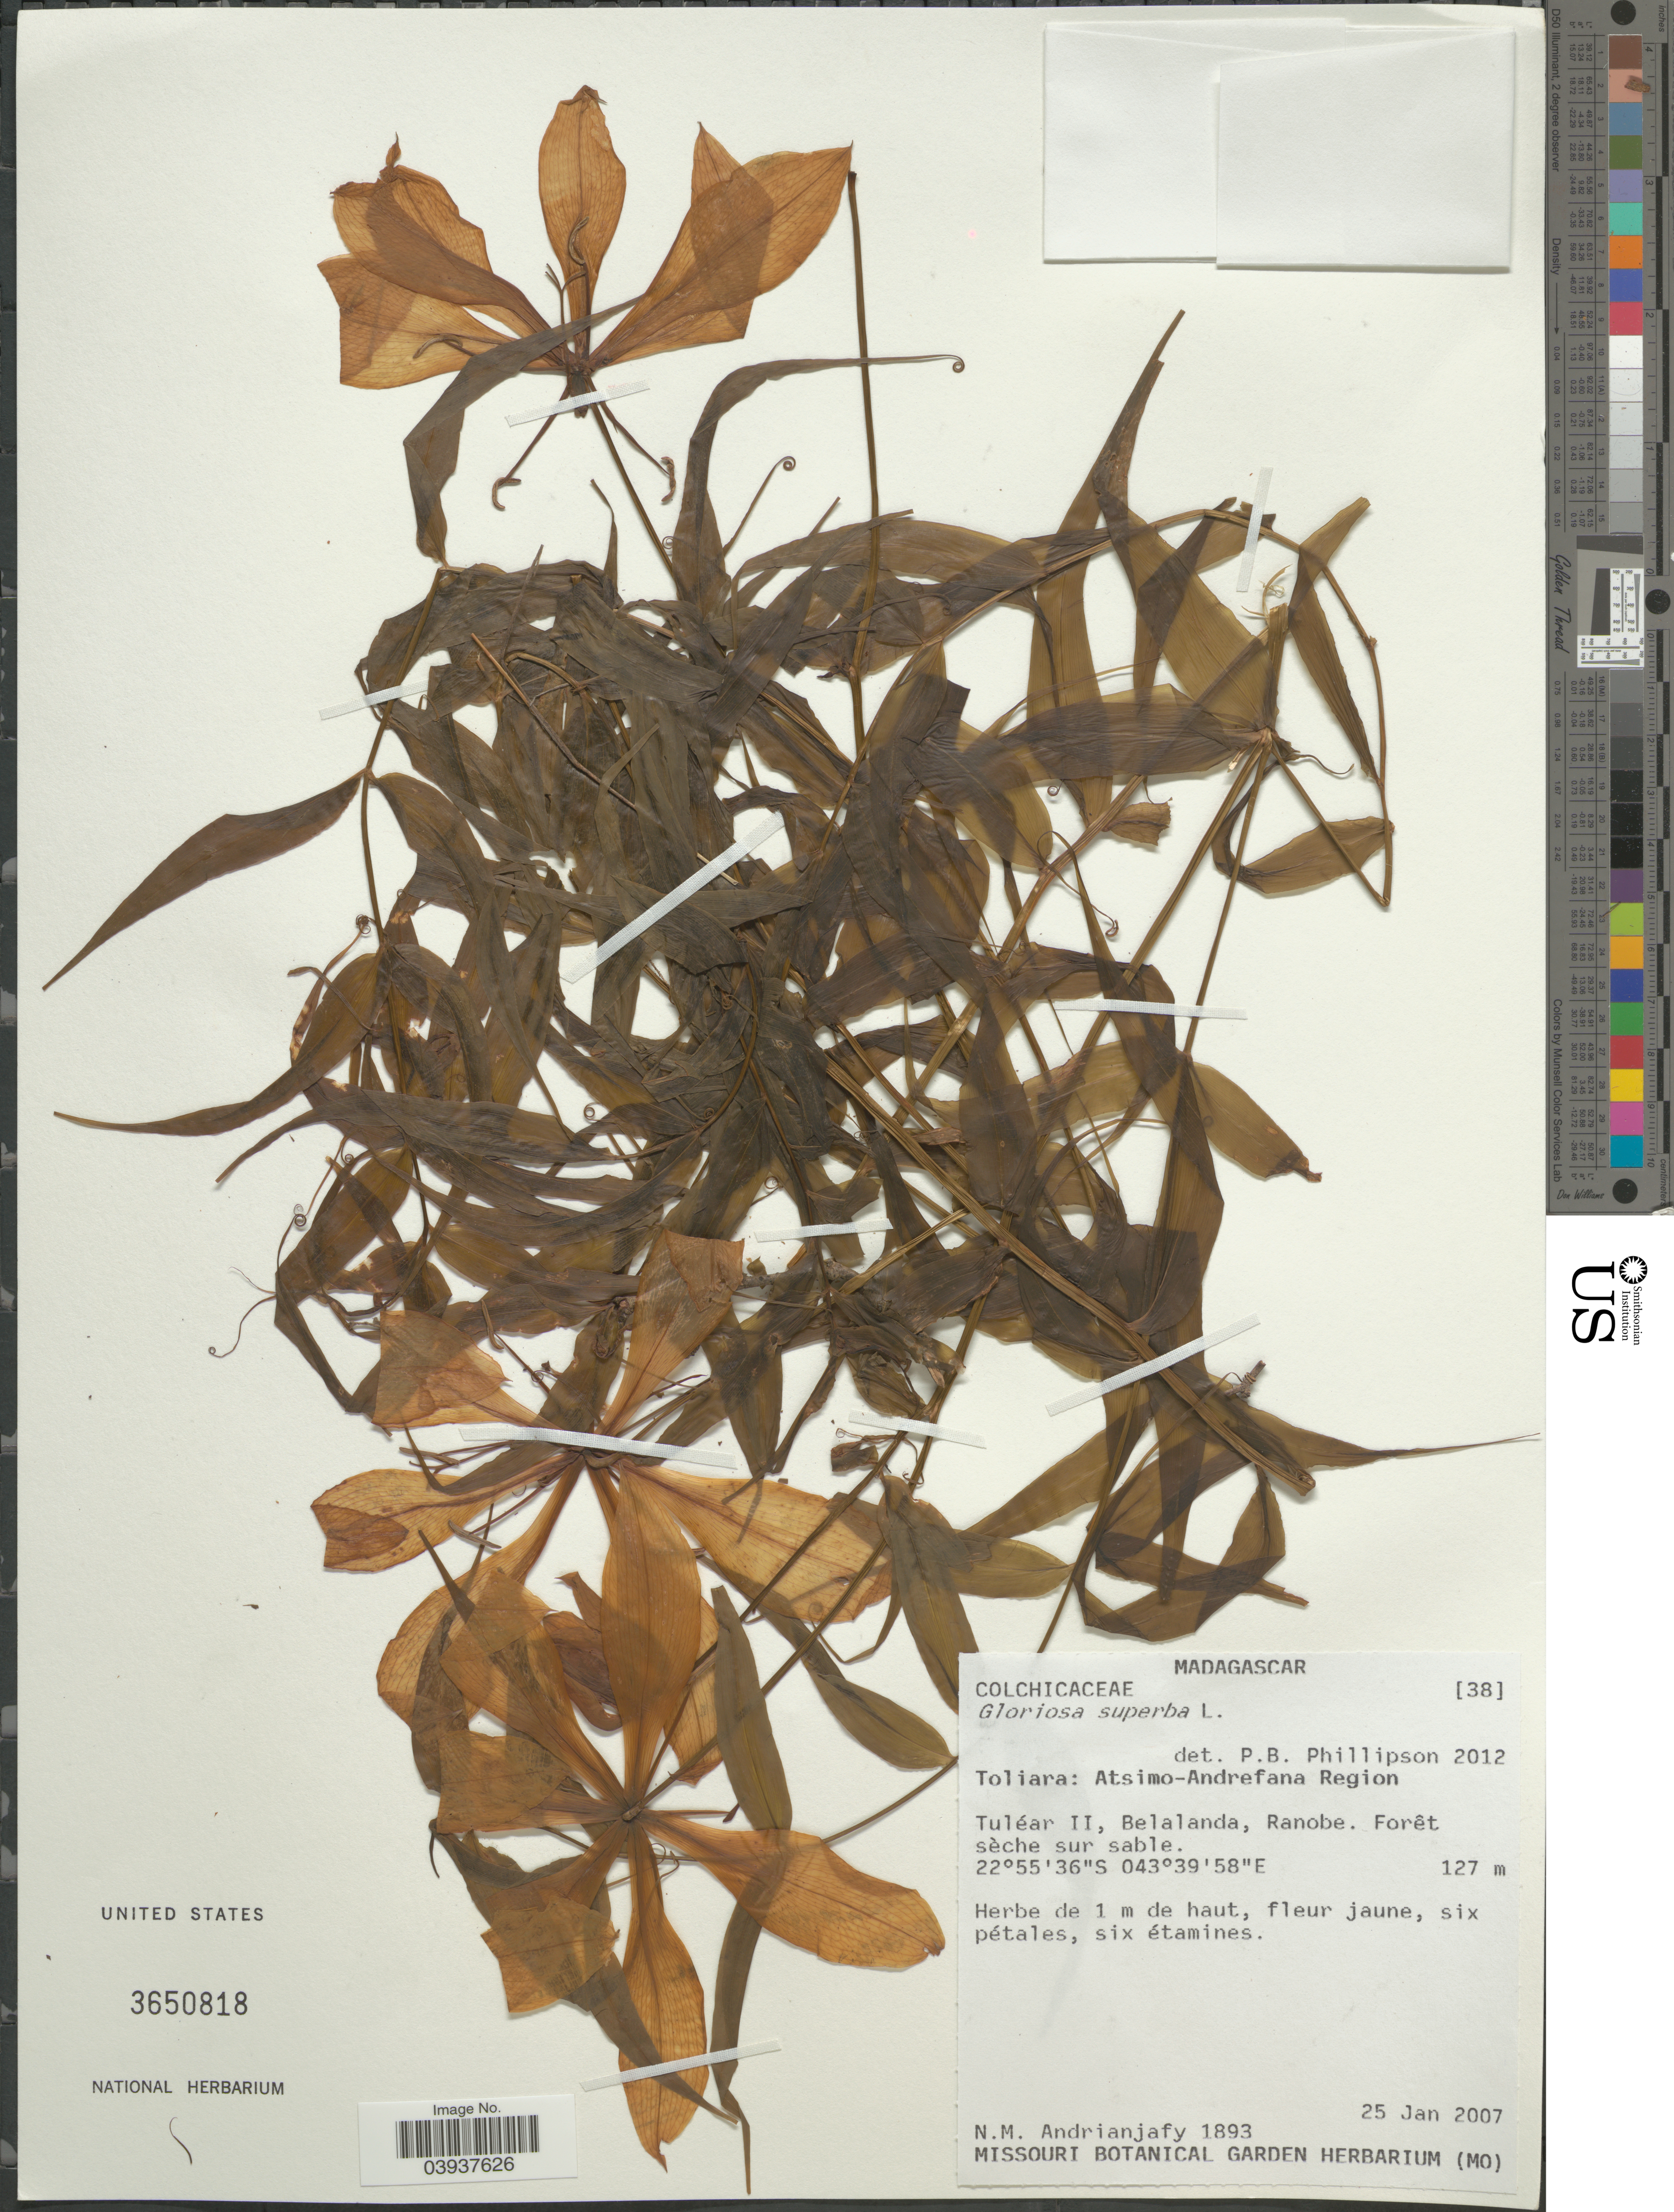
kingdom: Plantae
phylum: Tracheophyta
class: Liliopsida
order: Liliales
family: Colchicaceae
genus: Gloriosa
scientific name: Gloriosa superba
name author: L.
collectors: N. M. Andrianjafy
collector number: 1893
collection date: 2007-01-25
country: Madagascar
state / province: Atsimo-Andrefana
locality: Atsimo-Andrefana Region. Tuléar II, Belalanda, Ranobe. Forêt sèche sur sable.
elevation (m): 127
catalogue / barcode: US 3650818